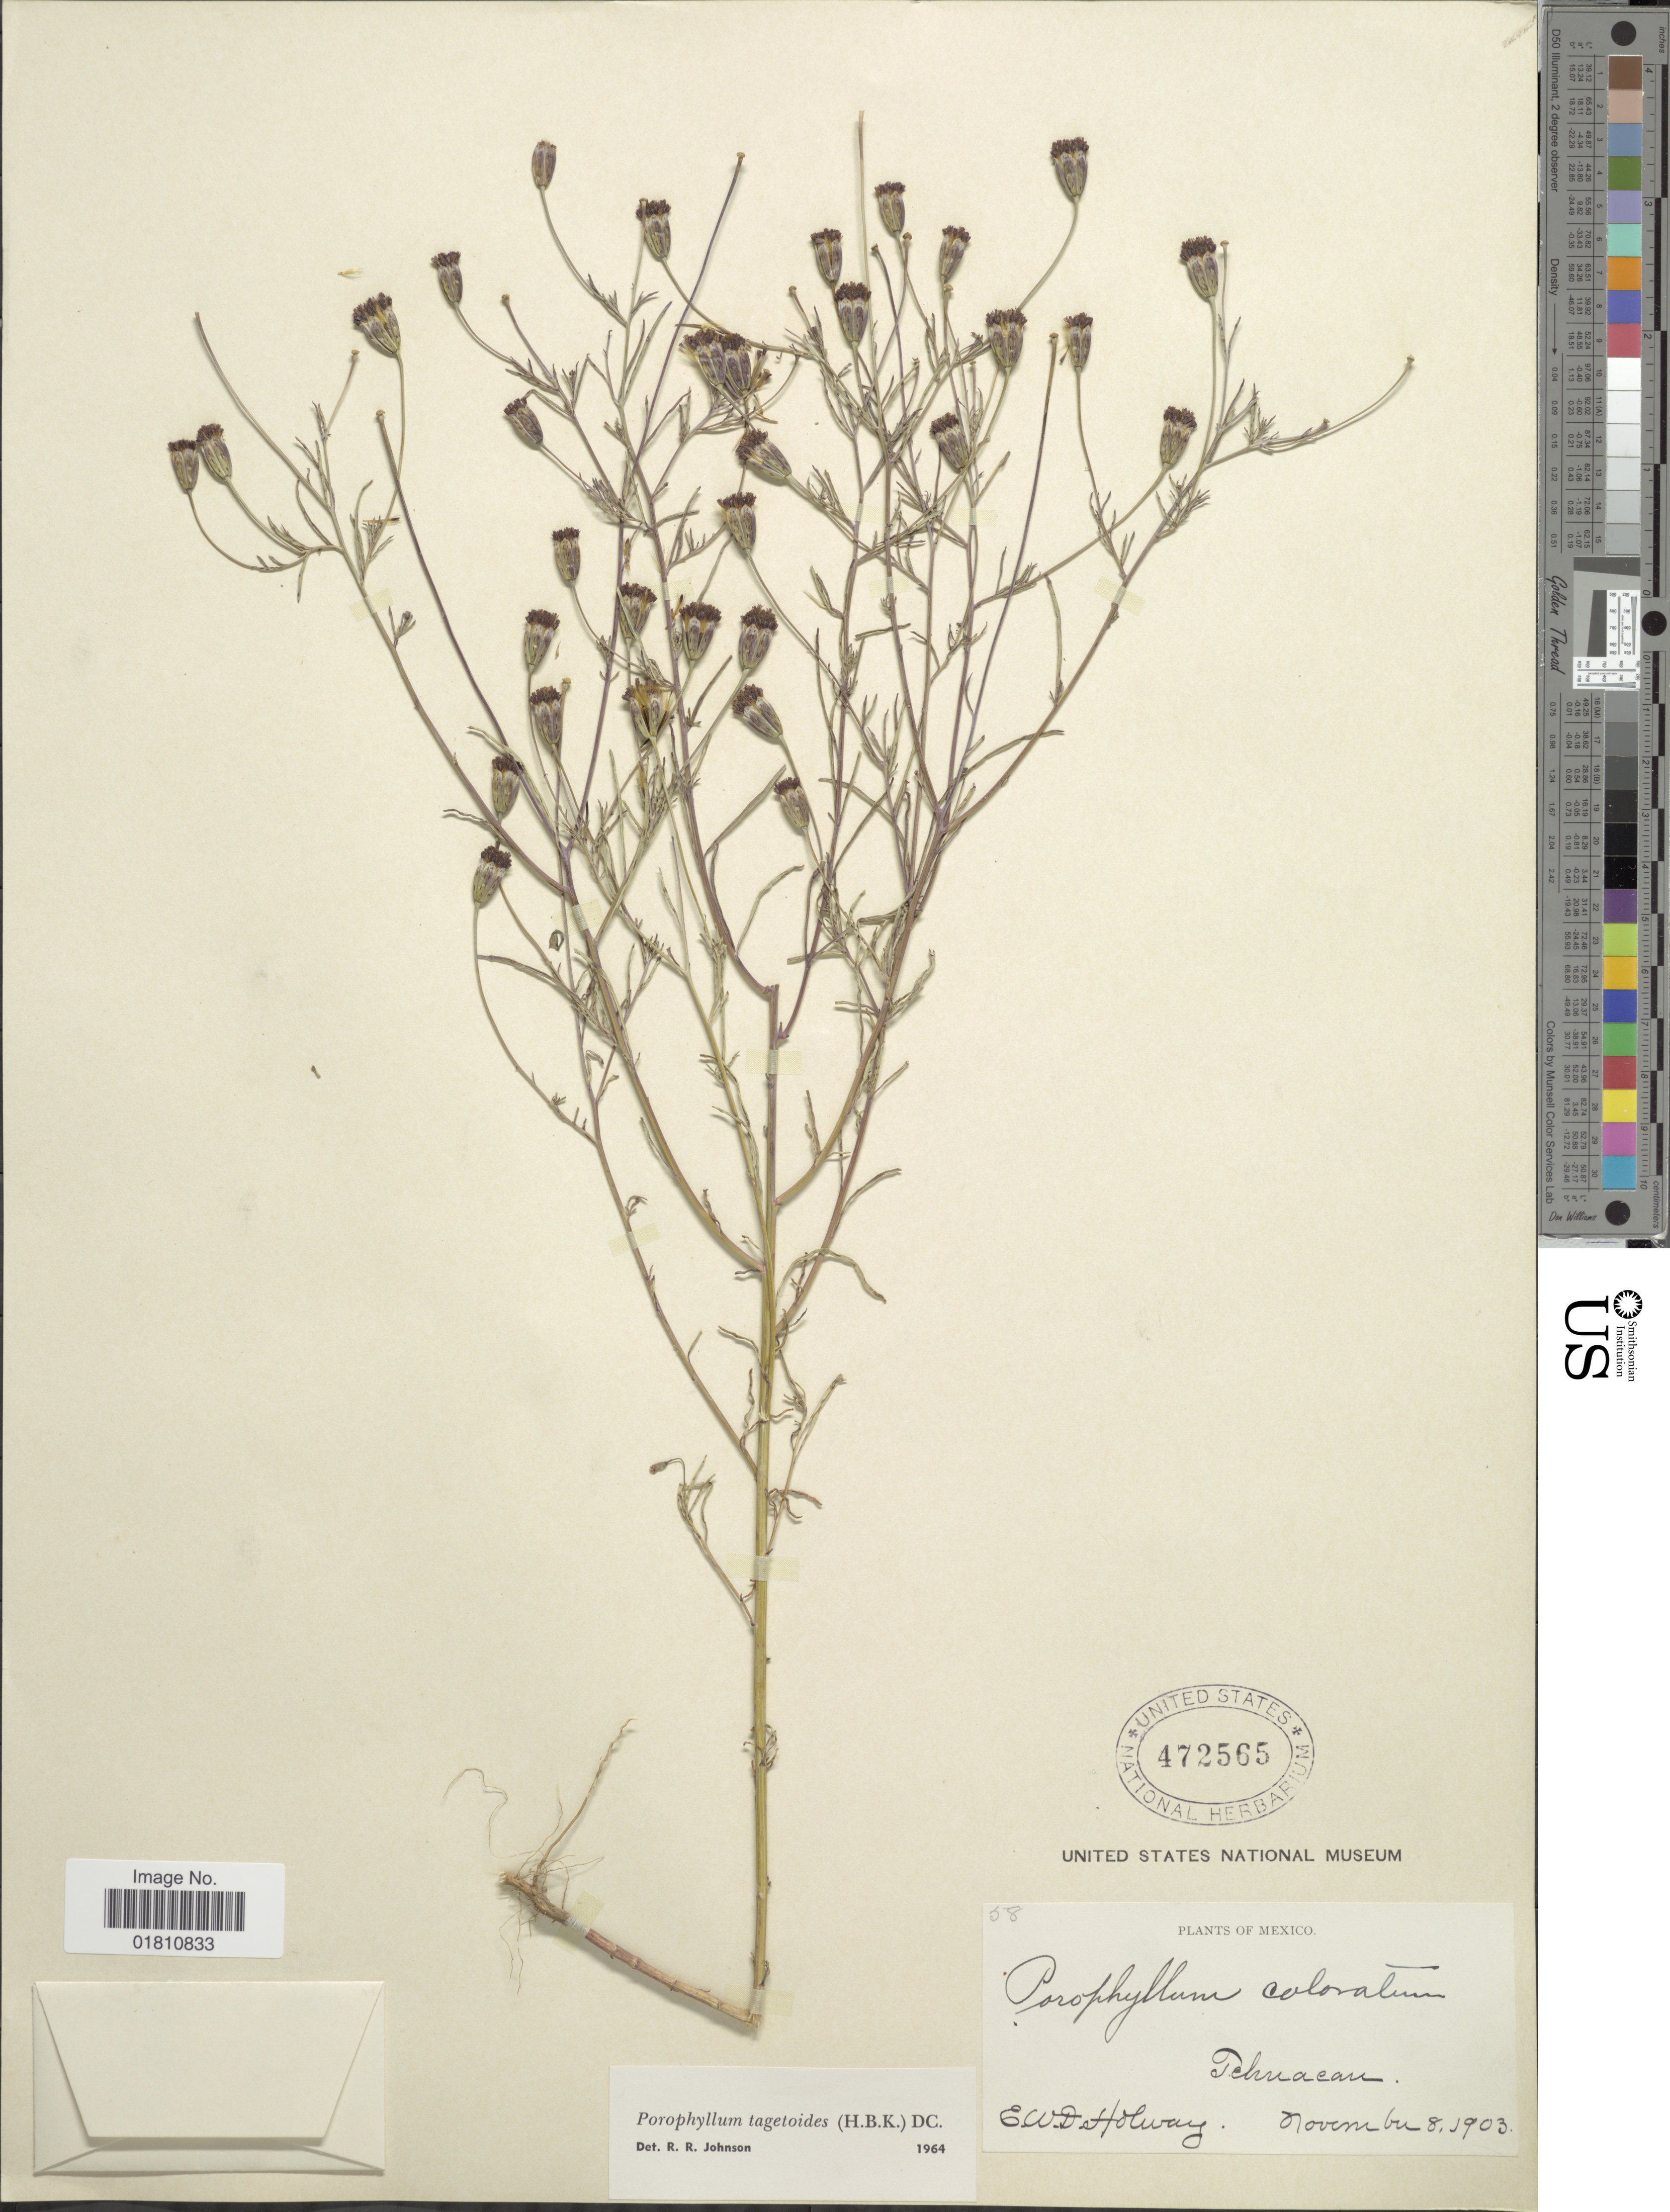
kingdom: Plantae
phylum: Tracheophyta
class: Magnoliopsida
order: Asterales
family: Asteraceae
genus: Porophyllum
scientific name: Porophyllum tagetoides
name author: (Kunth) DC.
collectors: E. W. D. Holway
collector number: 58*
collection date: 1903-11-08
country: Mexico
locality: Tehuacan.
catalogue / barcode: US 472565